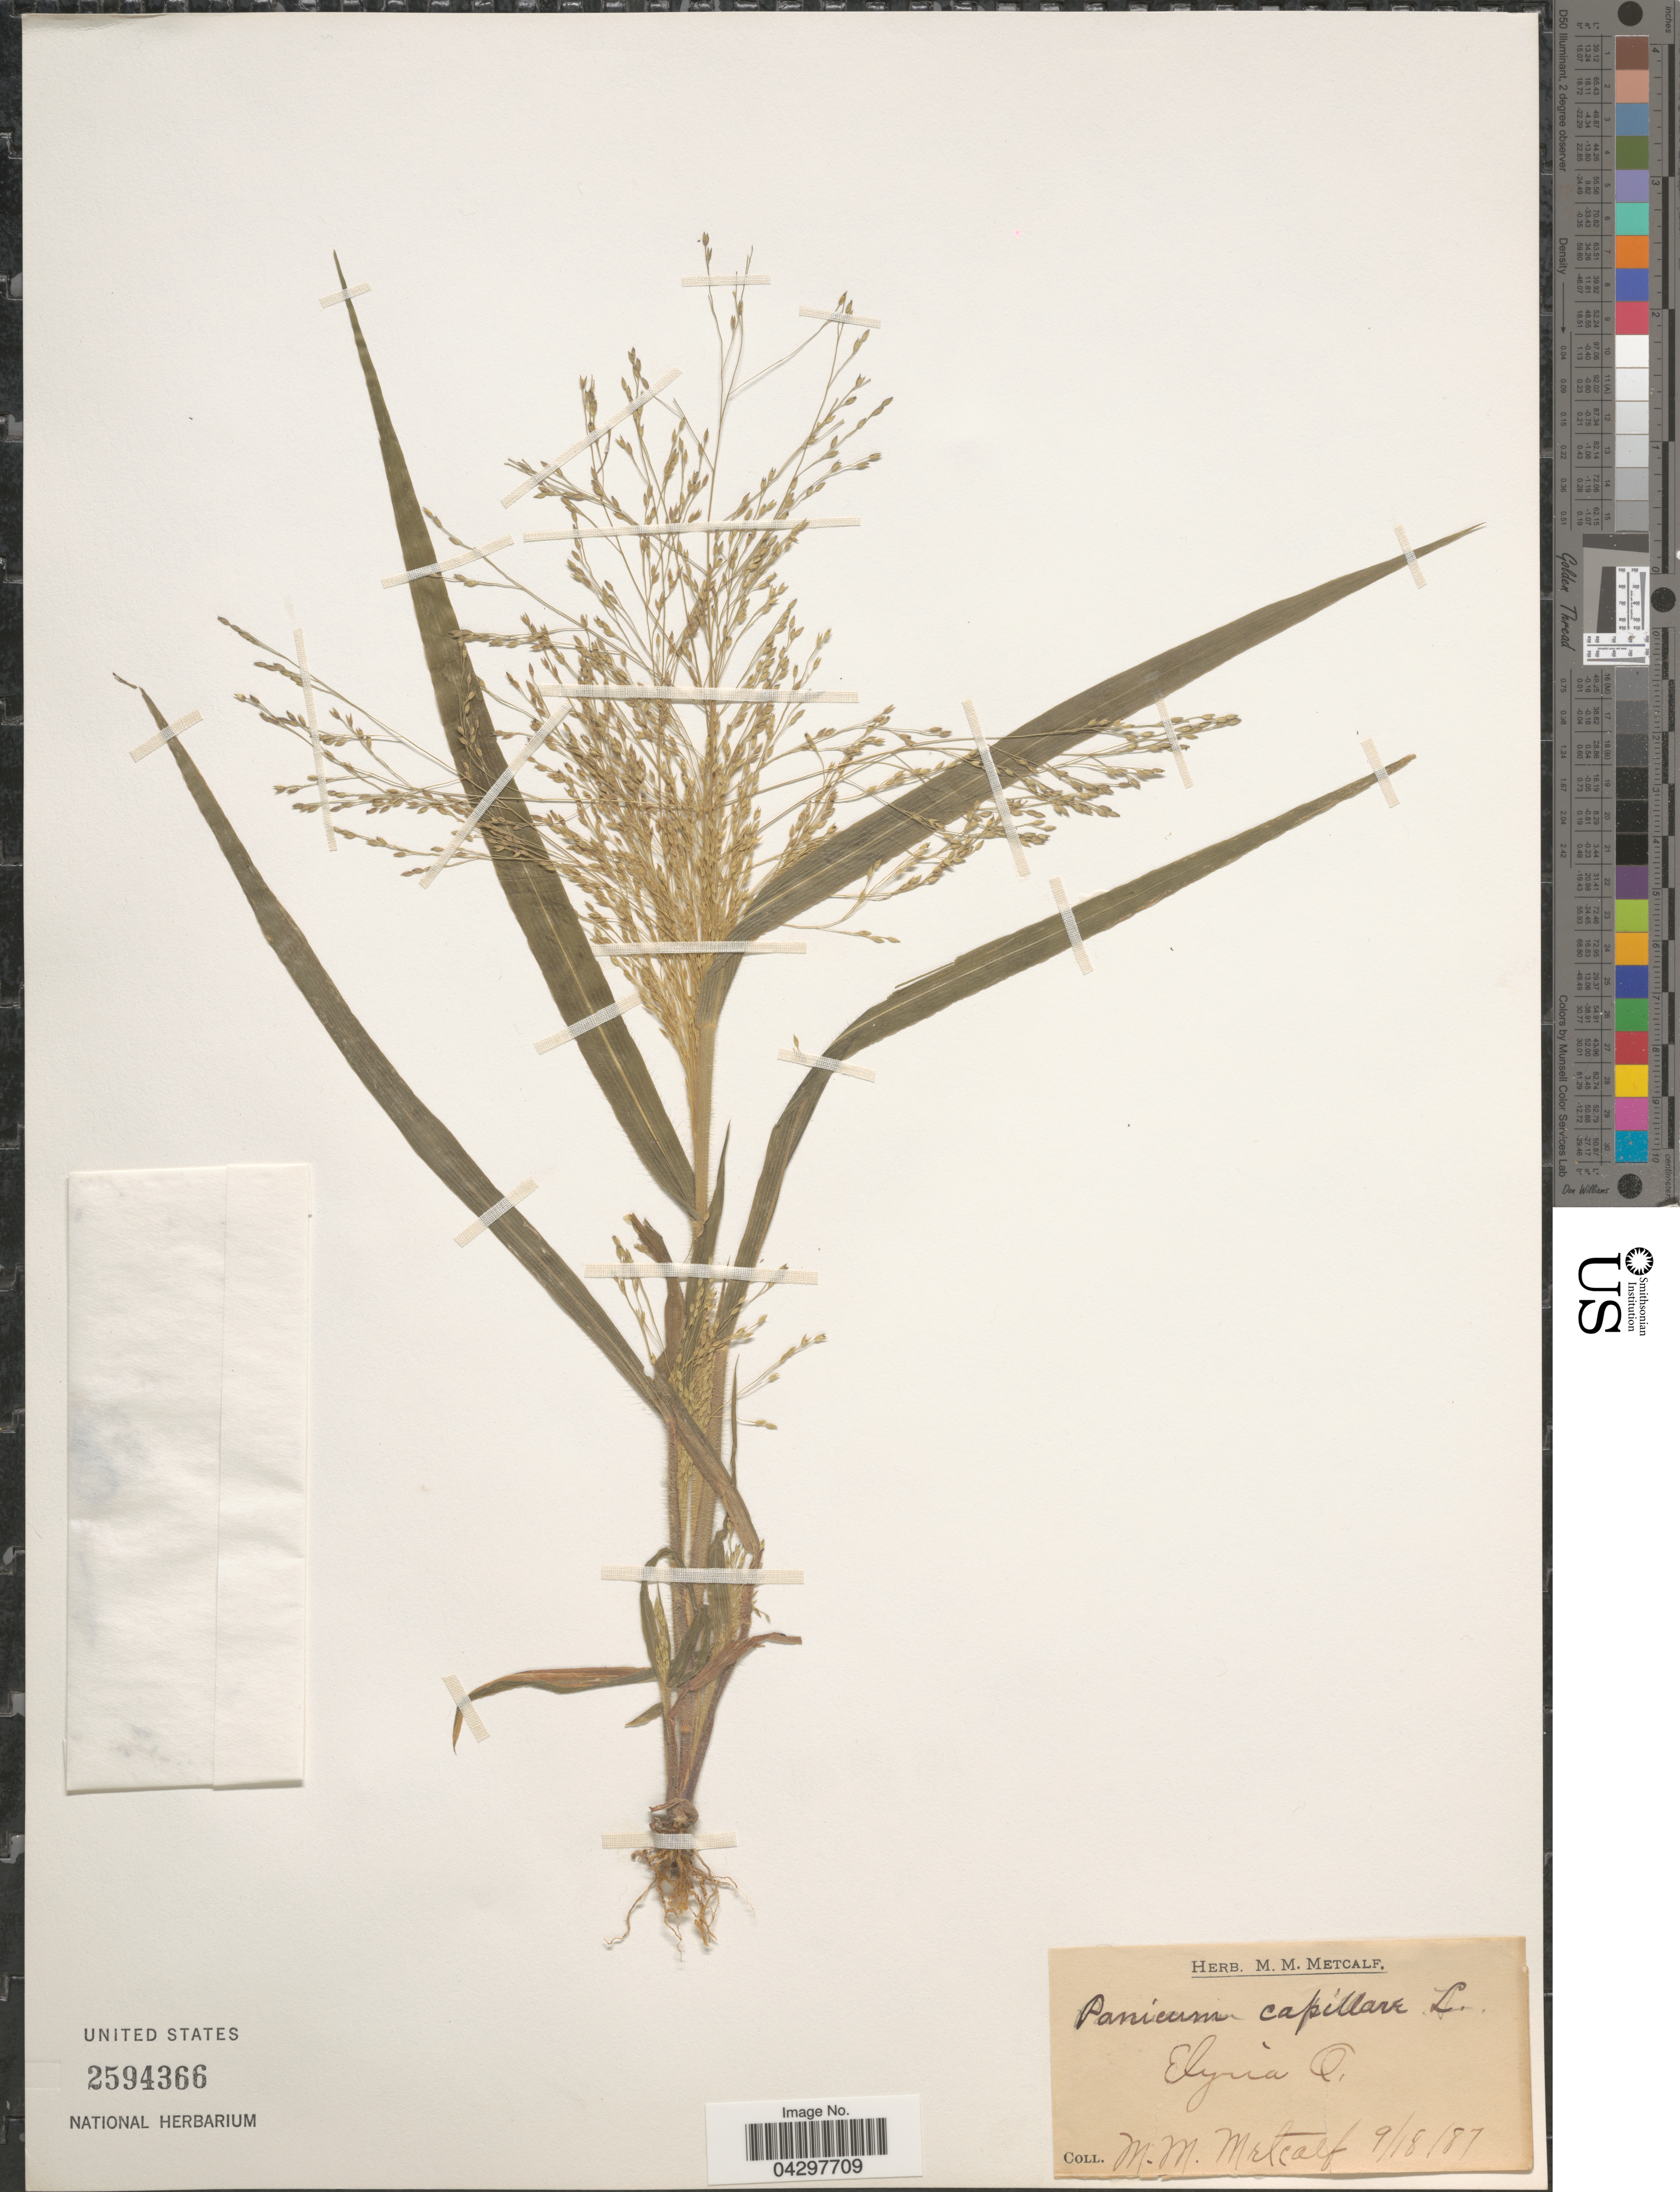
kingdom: Plantae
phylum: Tracheophyta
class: Liliopsida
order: Poales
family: Poaceae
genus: Panicum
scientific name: Panicum capillare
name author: L.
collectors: M. Metcalf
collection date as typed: Transcribed d/m/y: 18/9/87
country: United States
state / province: Ohio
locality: Elyria O.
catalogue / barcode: US 2594366